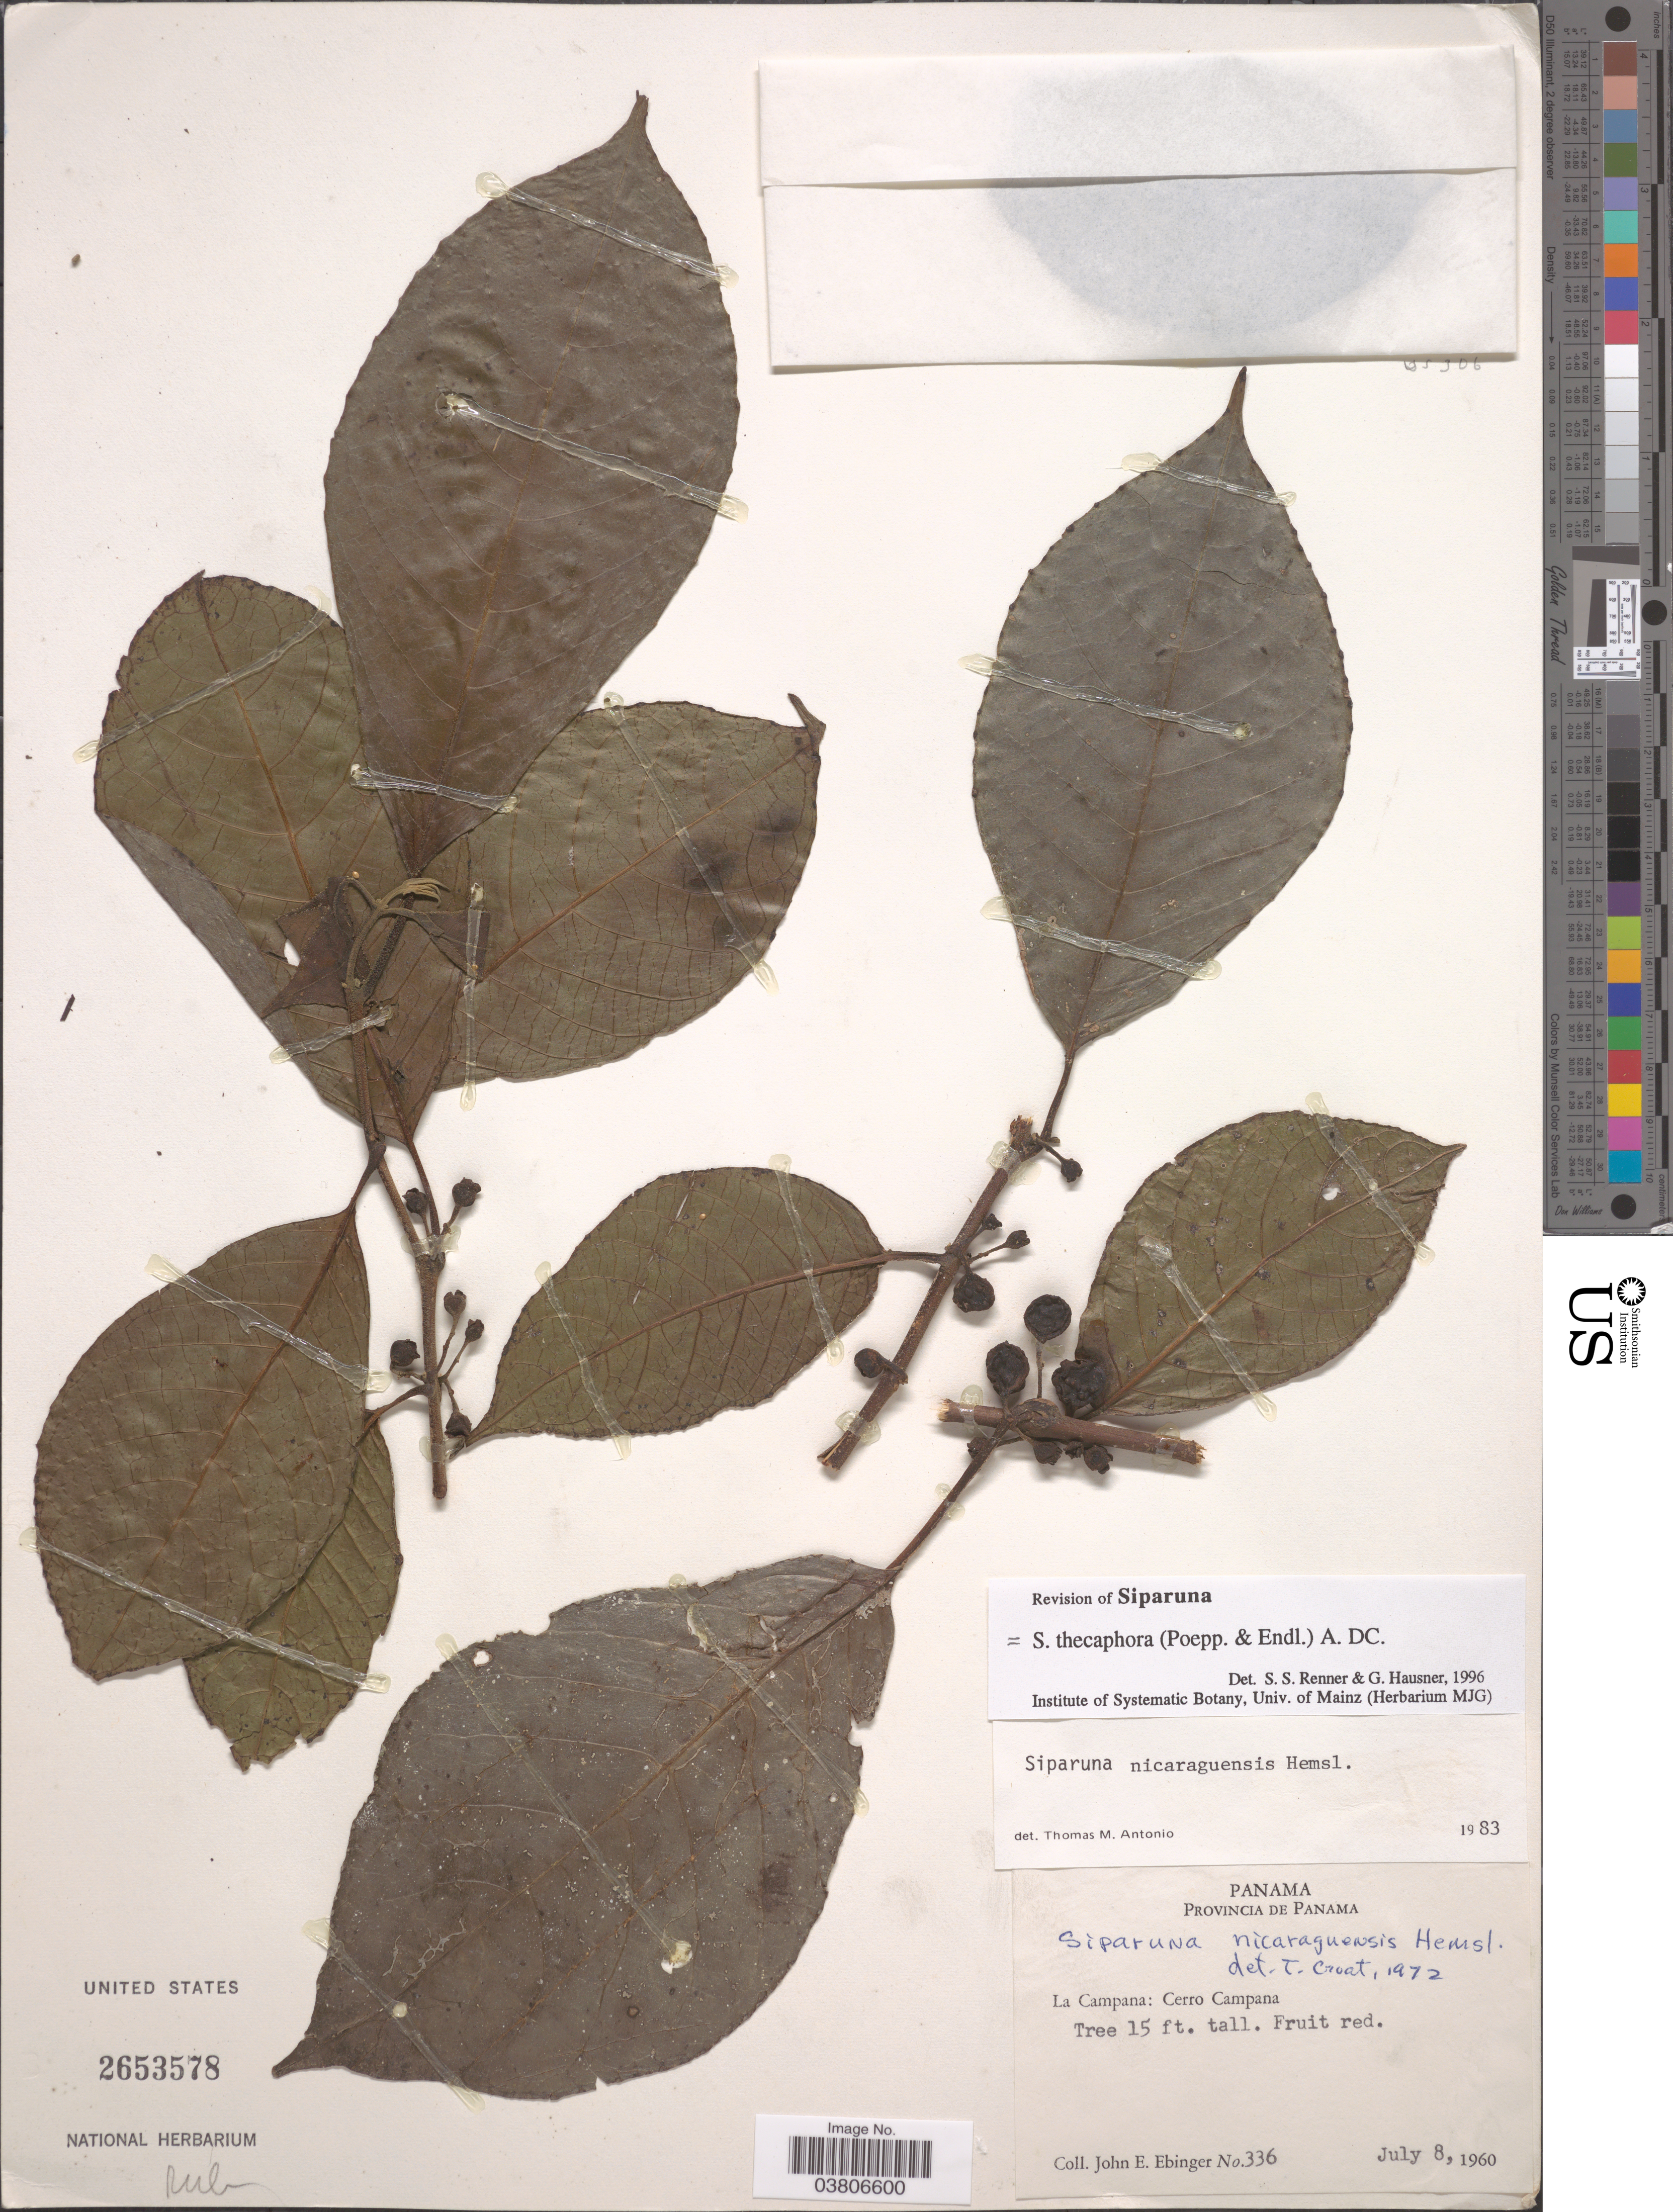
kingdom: Plantae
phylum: Tracheophyta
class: Magnoliopsida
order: Laurales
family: Siparunaceae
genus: Siparuna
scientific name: Siparuna thecaphora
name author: (Poepp. & Endl.) A. DC.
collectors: J. Ebinger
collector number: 336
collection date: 1960-07-08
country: Panama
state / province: Panamá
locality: La Campana: Cerro Campana.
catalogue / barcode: US 2653578